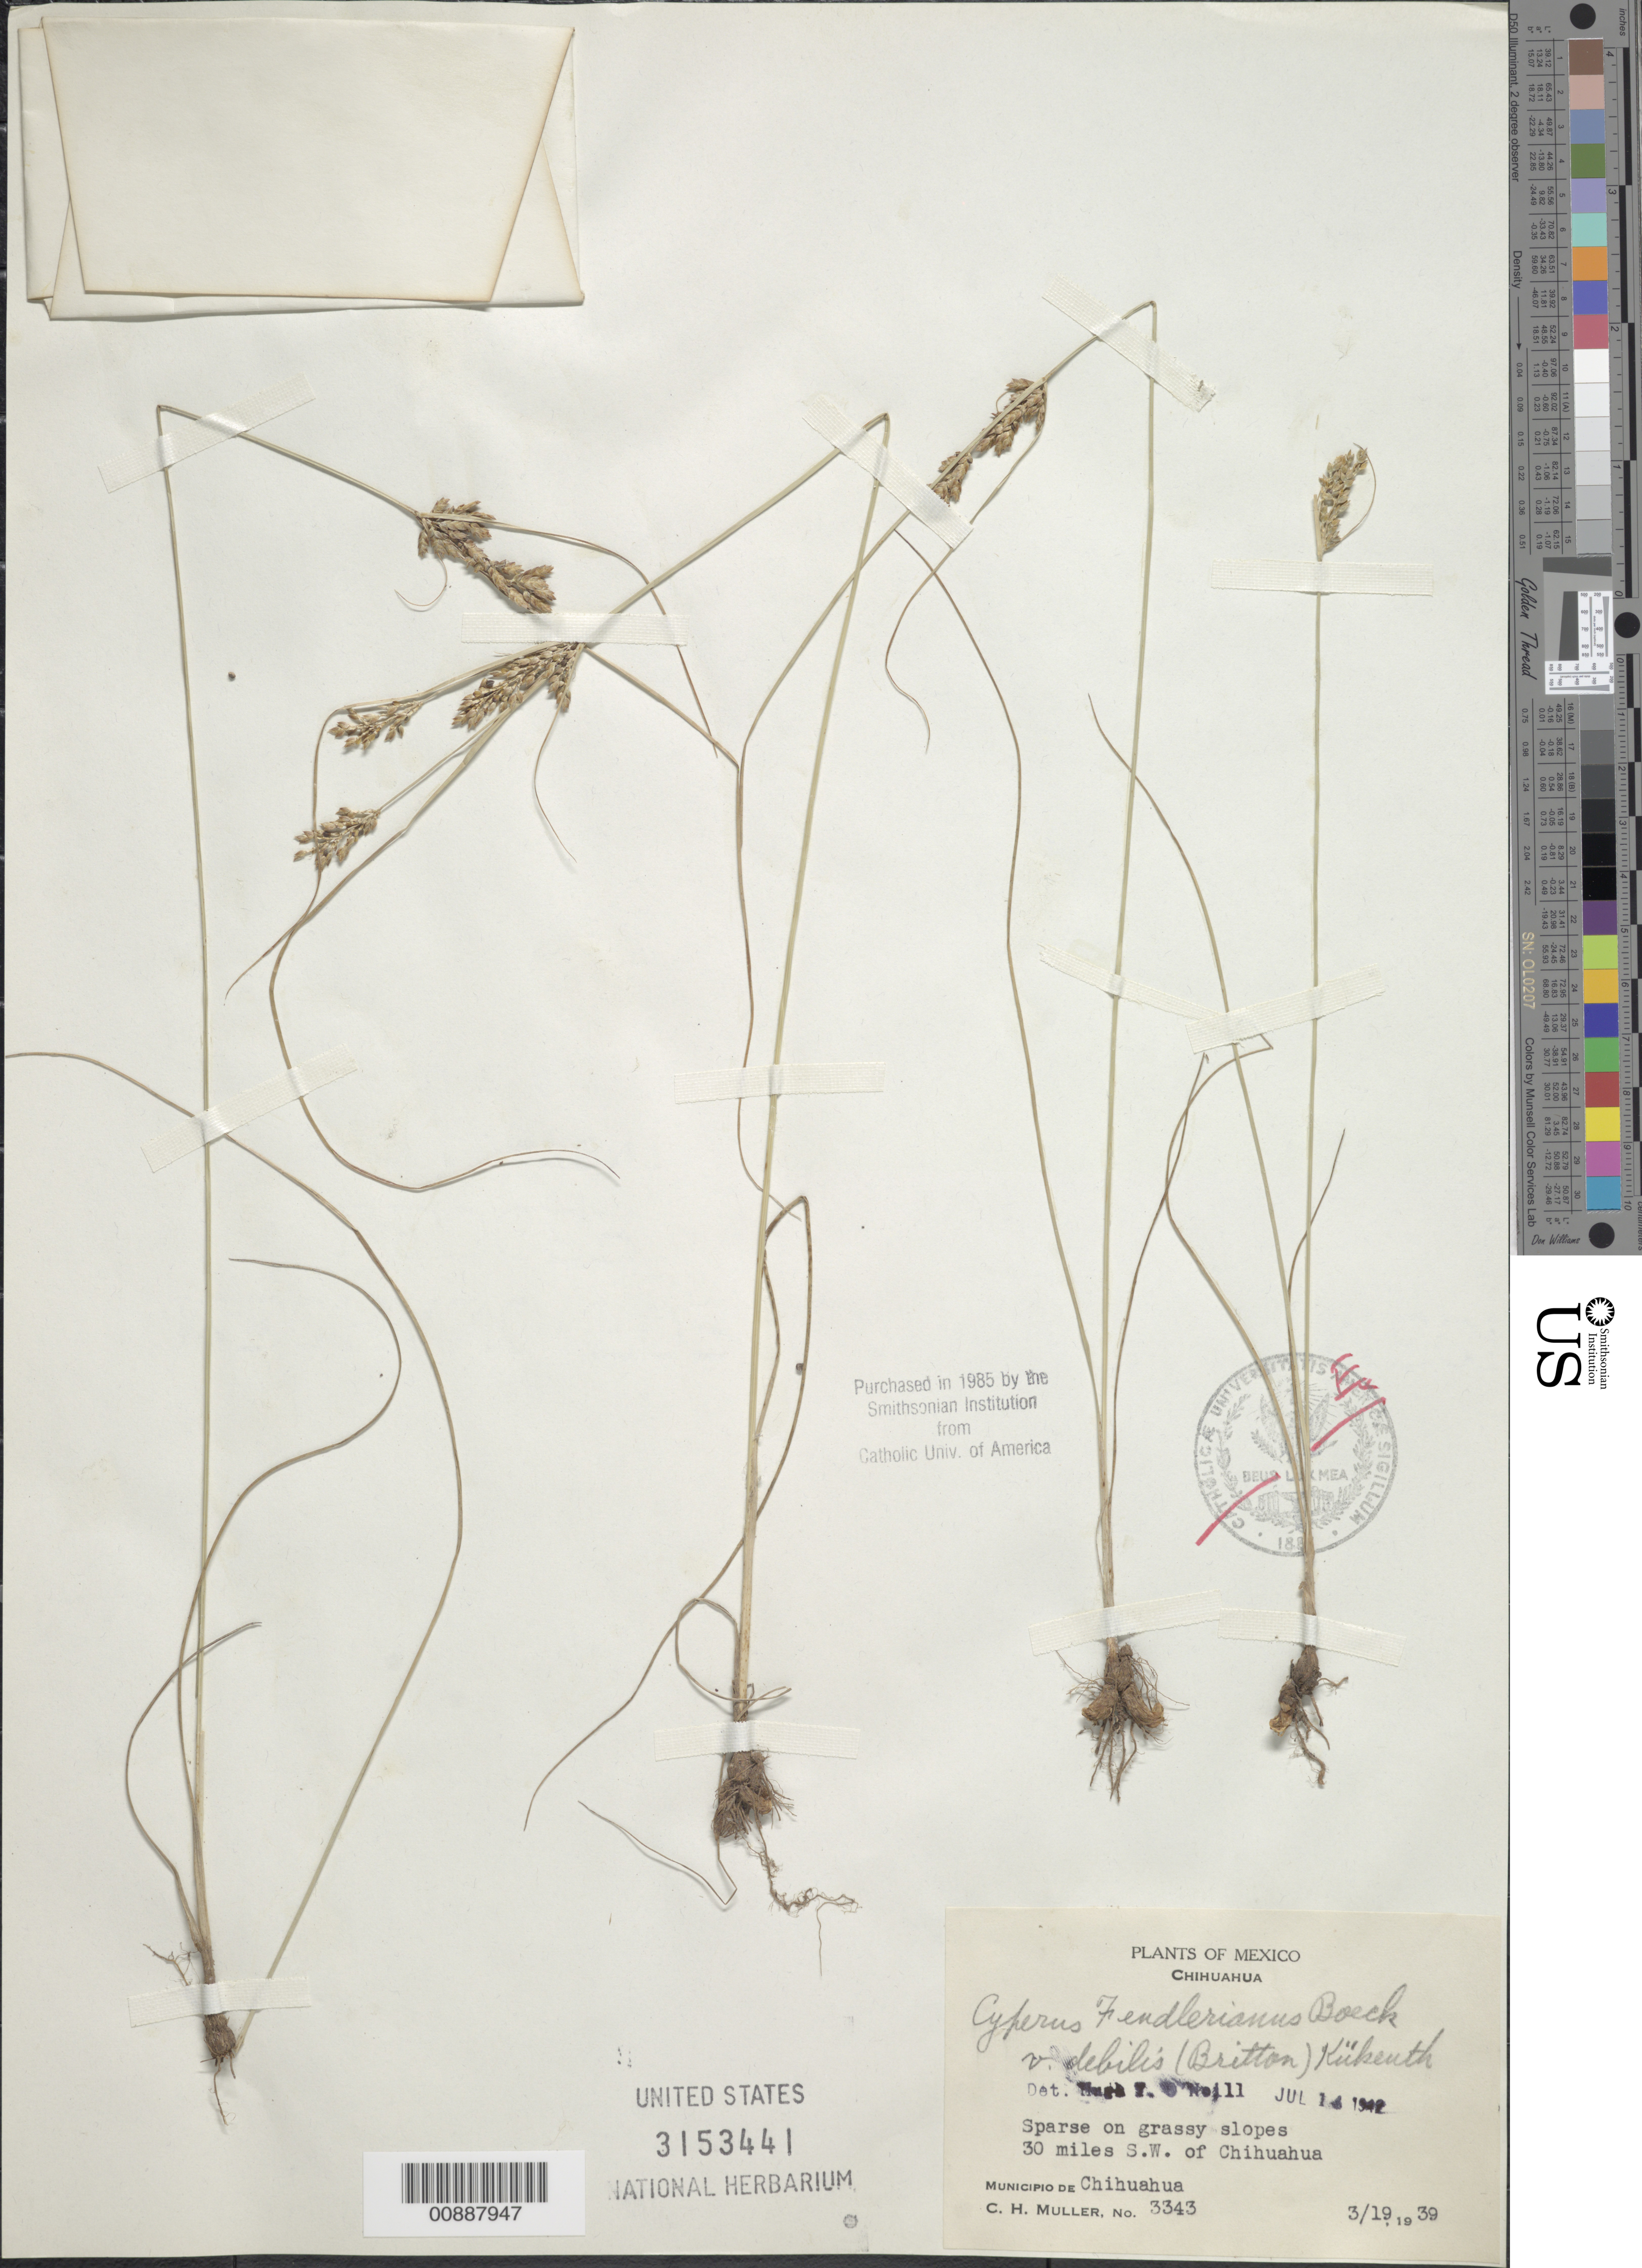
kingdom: Plantae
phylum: Tracheophyta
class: Liliopsida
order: Poales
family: Cyperaceae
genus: Cyperus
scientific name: Cyperus fendlerianus var. debilis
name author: (Britton) Kük.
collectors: C. H. Muller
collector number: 3343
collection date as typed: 19 Mar 1939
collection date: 1939-03-19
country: Mexico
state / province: Chihuahua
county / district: Chihuahua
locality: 30 miles SW of Chihuahua.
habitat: Sparse on grassy slopes.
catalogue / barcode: US 3153441